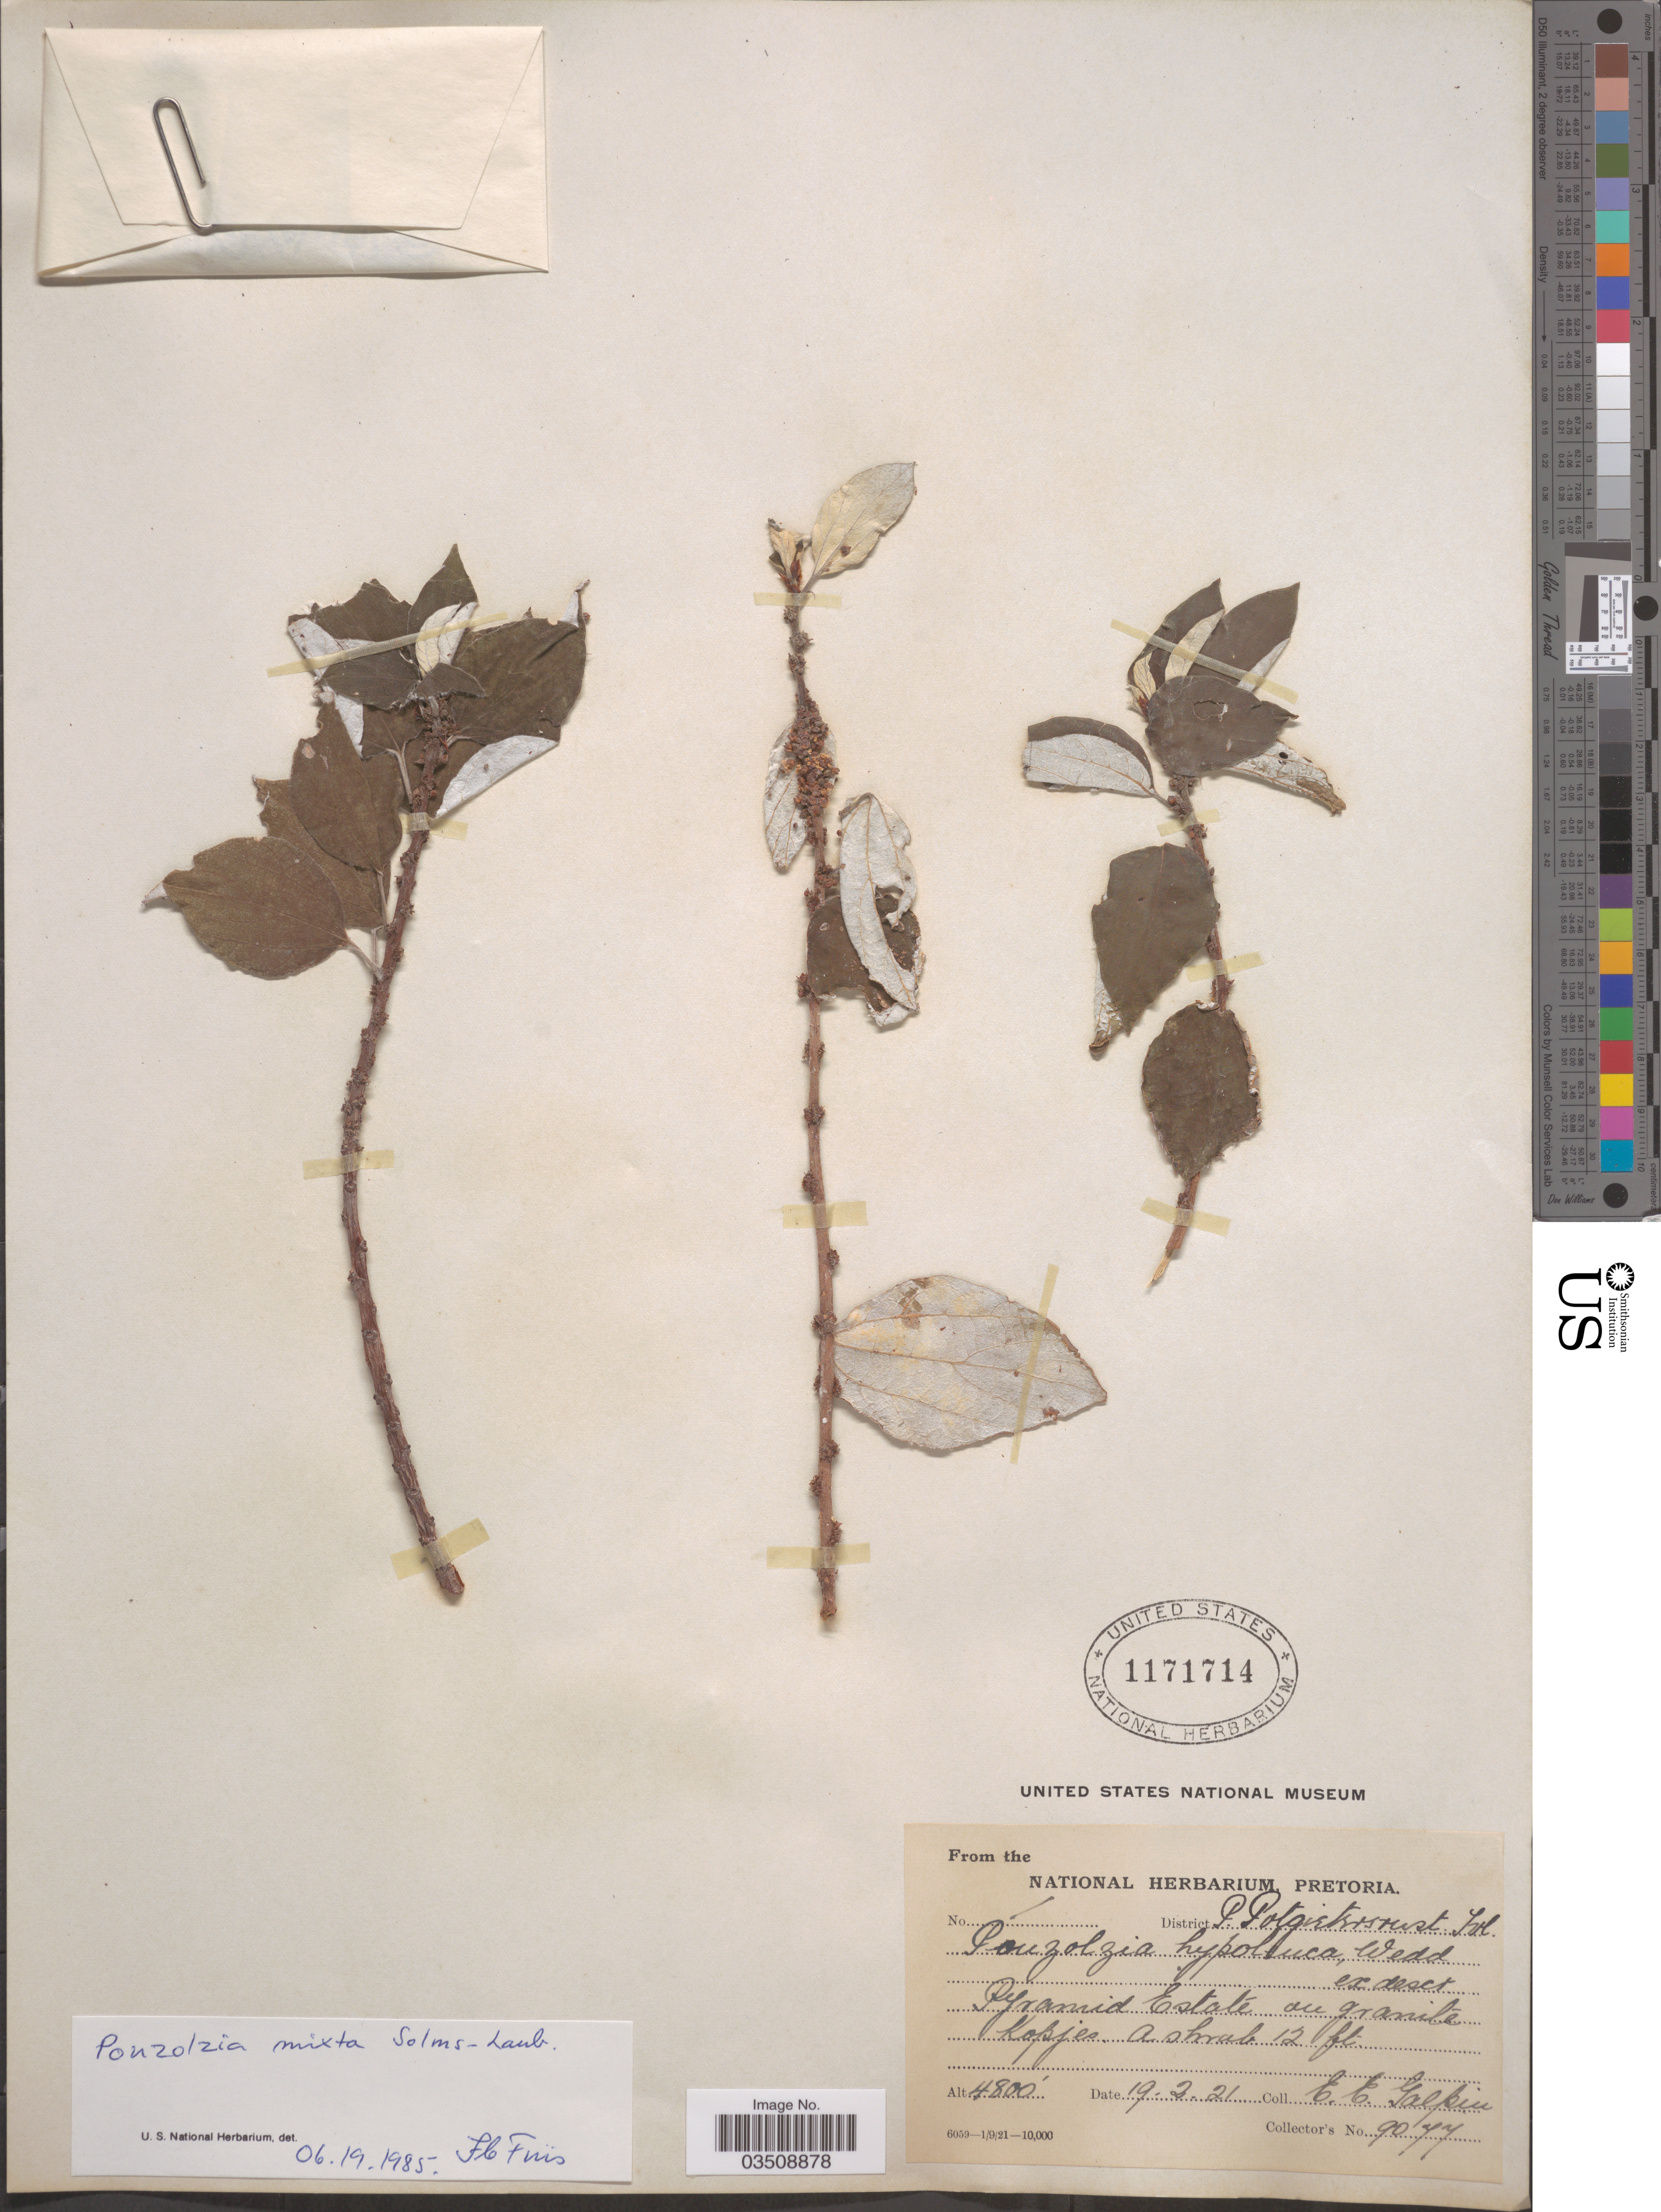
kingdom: Plantae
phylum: Tracheophyta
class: Magnoliopsida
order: Rosales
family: Urticaceae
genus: Pouzolzia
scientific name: Pouzolzia mixta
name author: Solms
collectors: E. Galpin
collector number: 9077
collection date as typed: Transcribed d/m/y: 19/2/21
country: South Africa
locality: District P. Potgietersrust. Tvl. Pyramid Estate du granite Kopjes.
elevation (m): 1463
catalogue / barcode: US 1171714